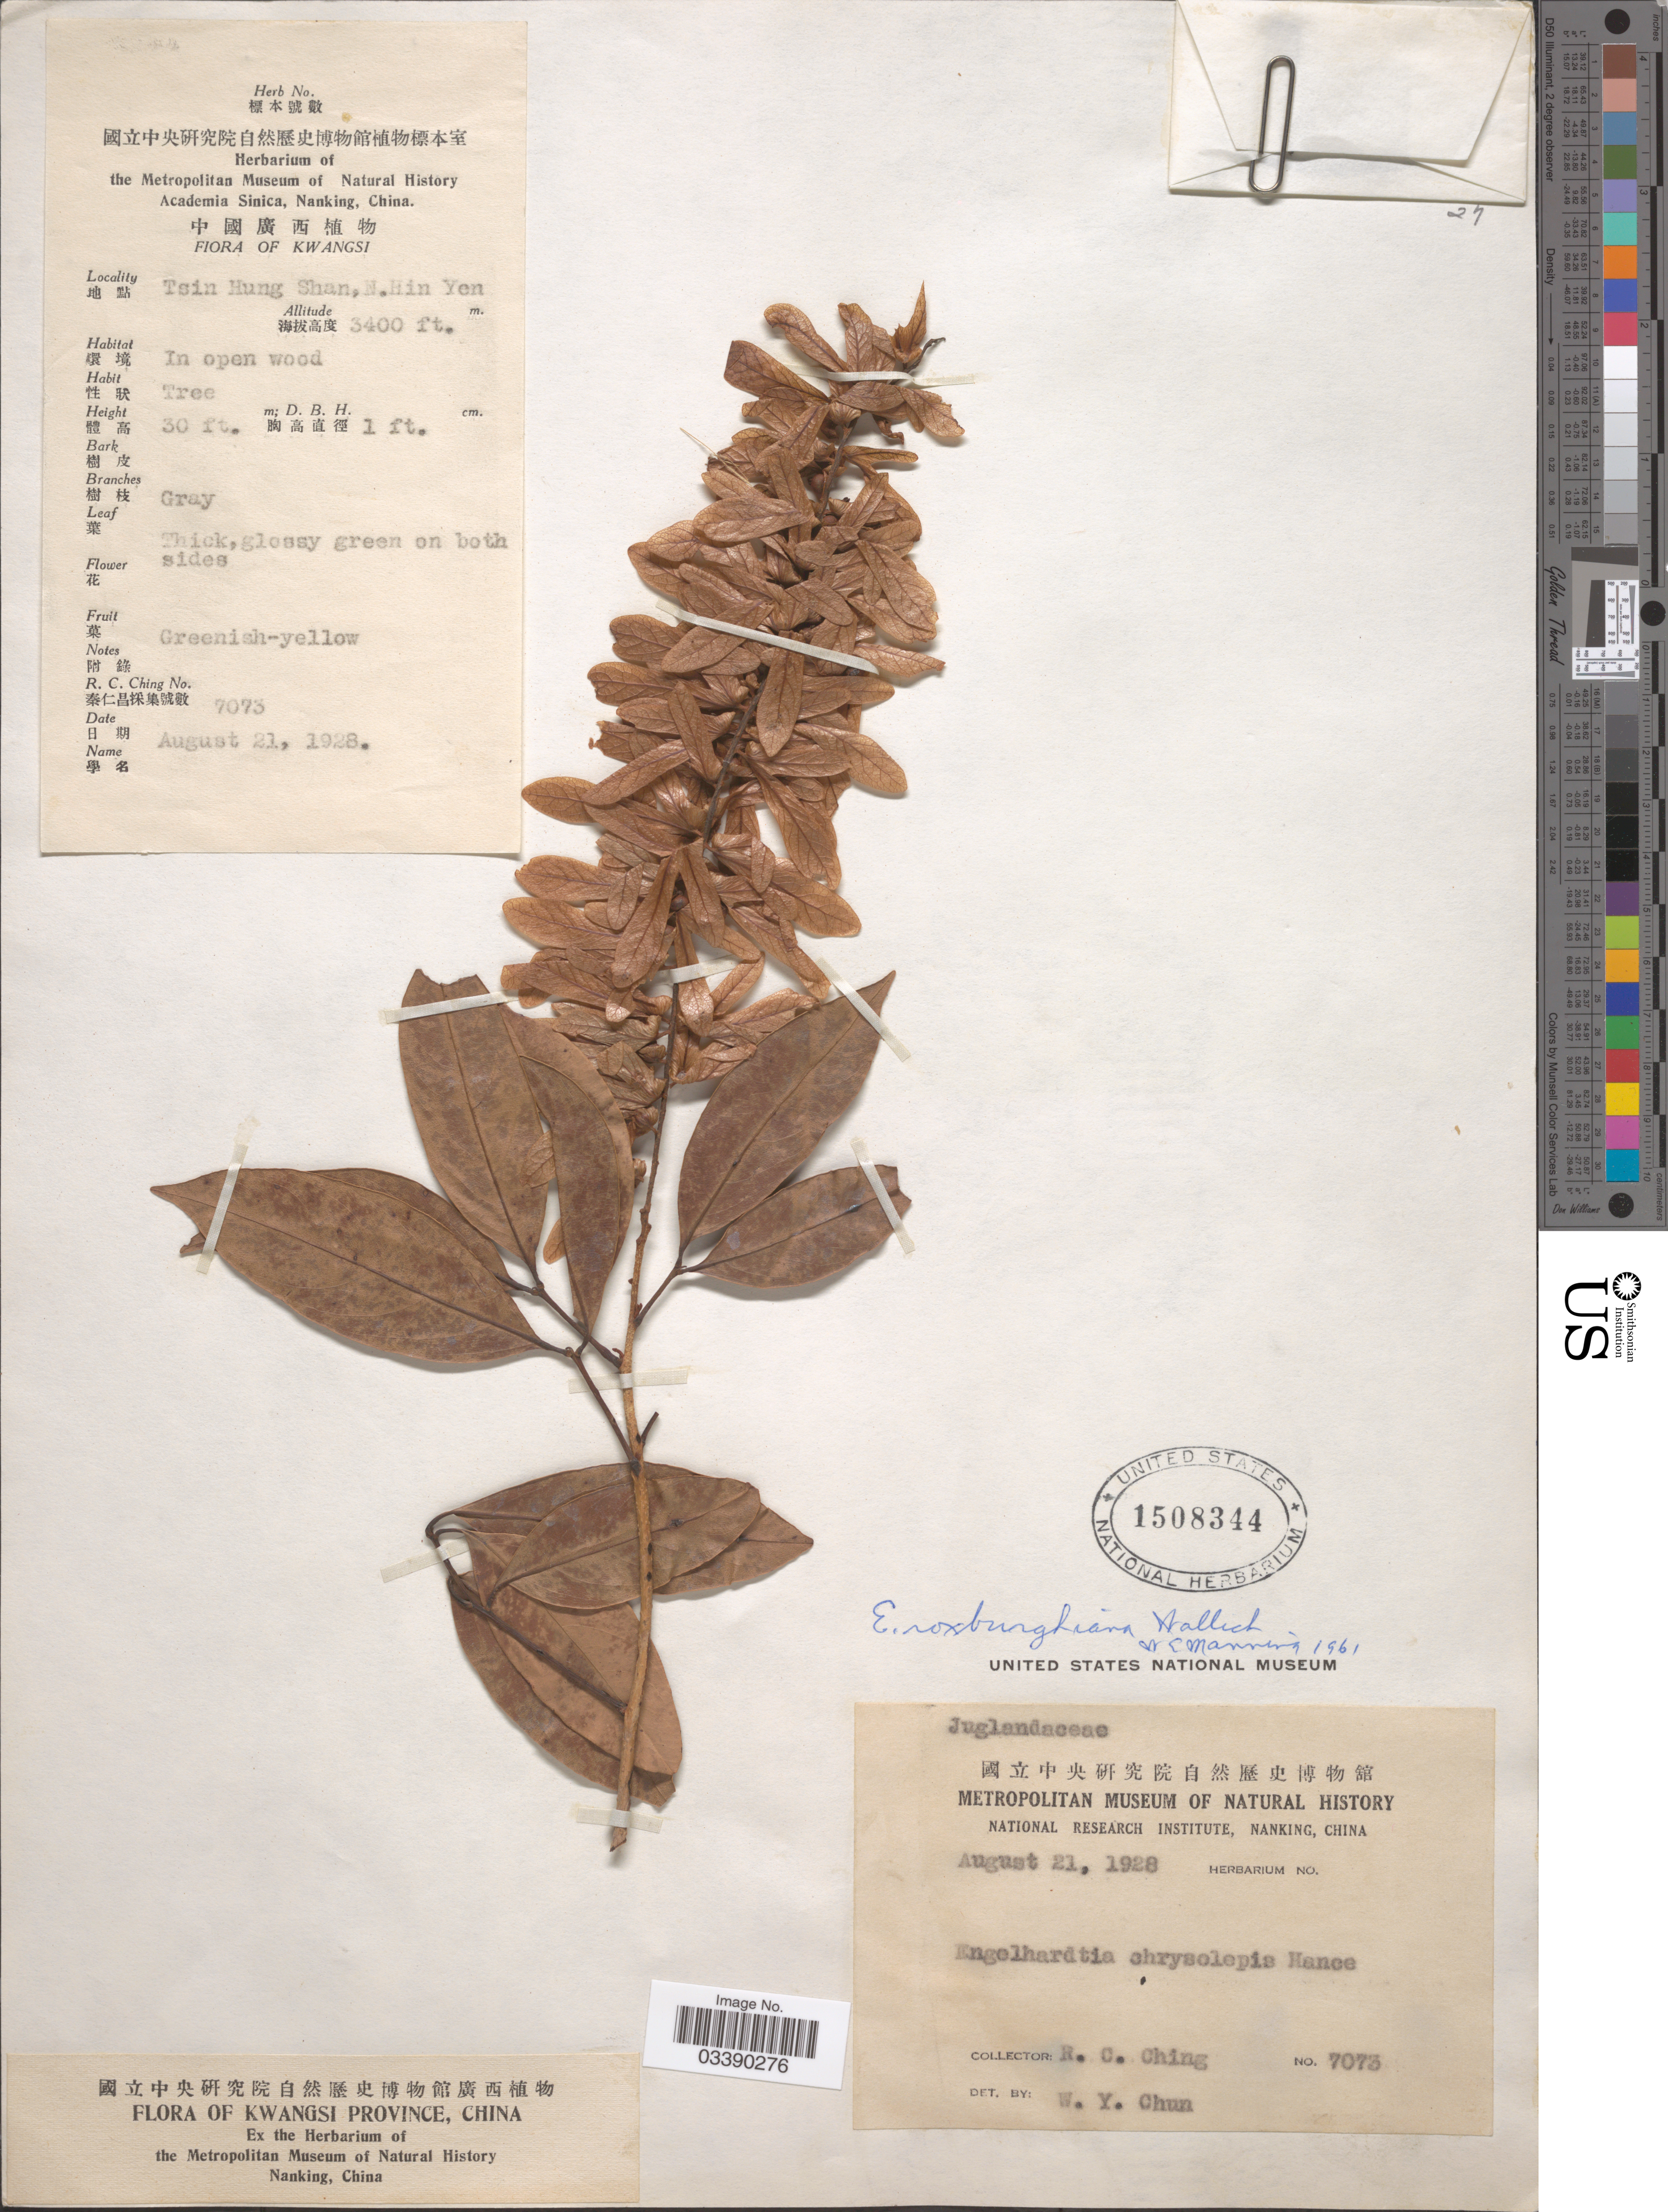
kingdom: Plantae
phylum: Tracheophyta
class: Magnoliopsida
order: Fagales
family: Juglandaceae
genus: Engelhardia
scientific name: Engelhardia roxburghiana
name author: Lindl.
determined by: Strong, Mark T., (BOT), Smithsonian Institution - National Museum of Natural History (UNITED STATES)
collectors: R. C. Ching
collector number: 7073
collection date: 1928-08-21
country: China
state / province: Guangxi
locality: Kwangsi Province. Tsin Hung Shan, N. Hin Yen.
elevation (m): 1036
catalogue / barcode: US 1508344